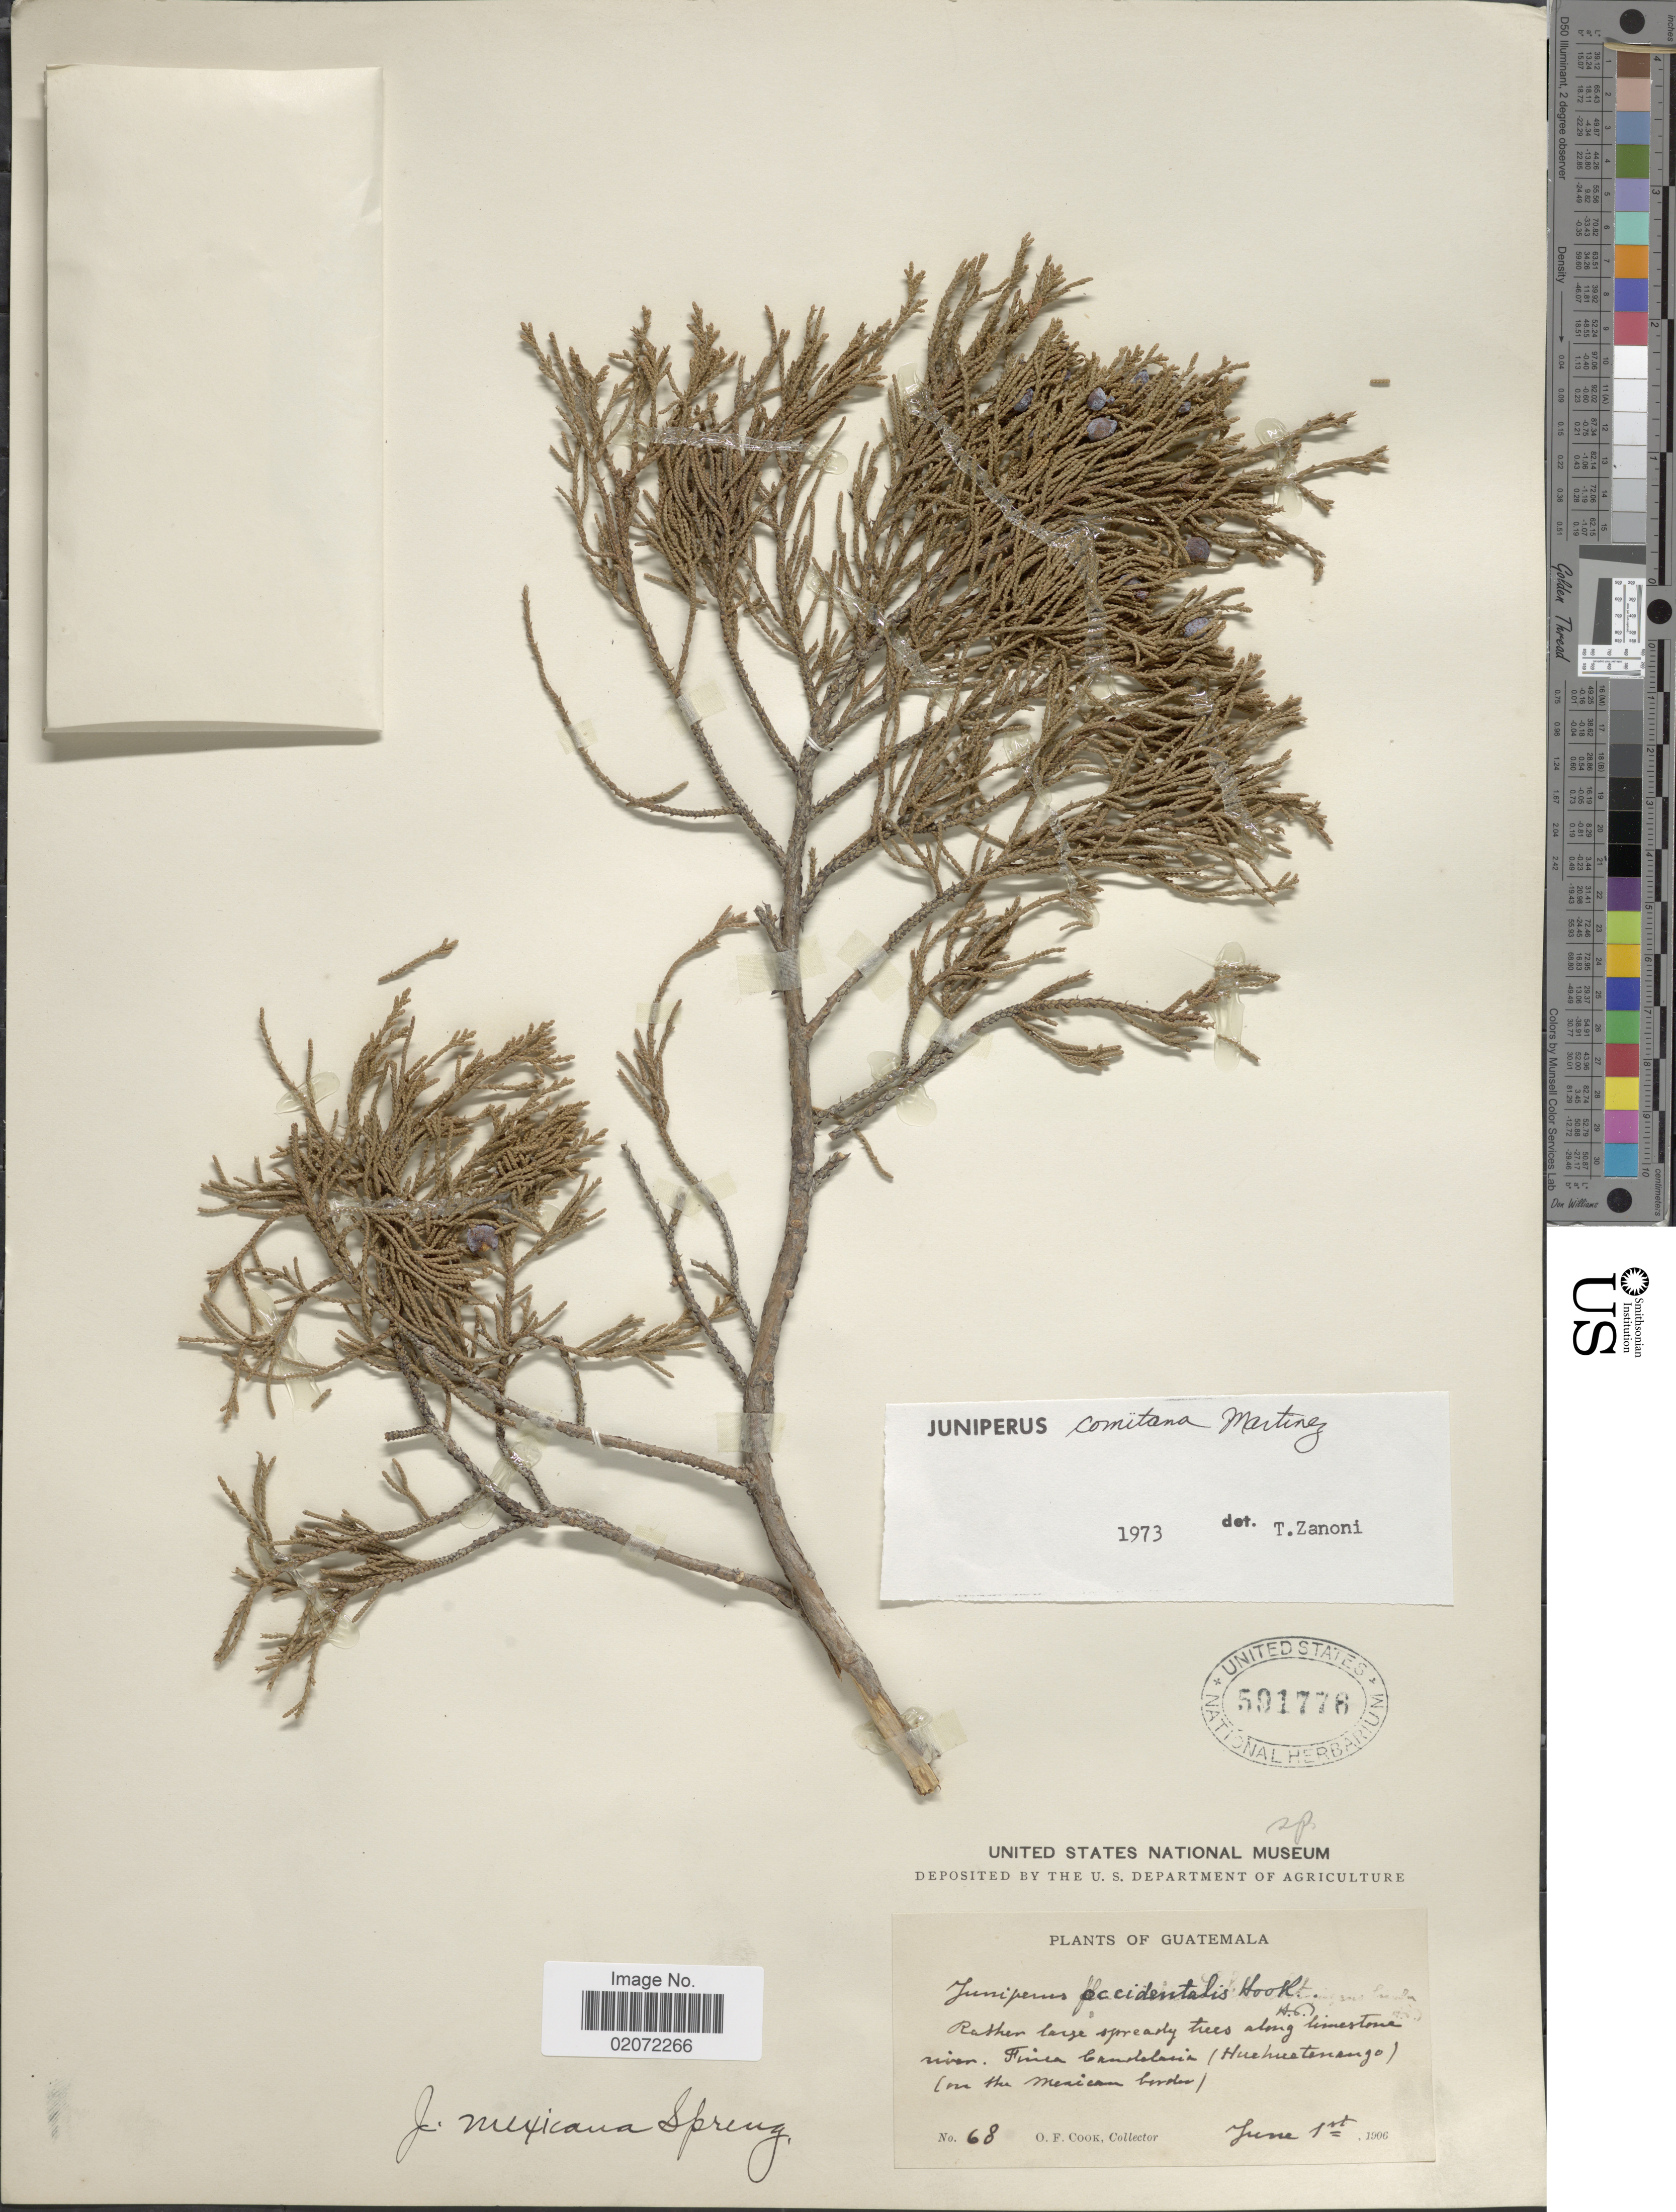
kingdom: Plantae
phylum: Tracheophyta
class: Pinopsida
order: Pinales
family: Cupressaceae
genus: Juniperus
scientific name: Juniperus comitana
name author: Martínez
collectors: O. F. Cook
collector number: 68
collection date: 1906-06-01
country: Guatemala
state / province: Huehuetenango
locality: Guatemala, Finca Candelaria (Huehuetenango) (on the mexican border).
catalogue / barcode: US 591776